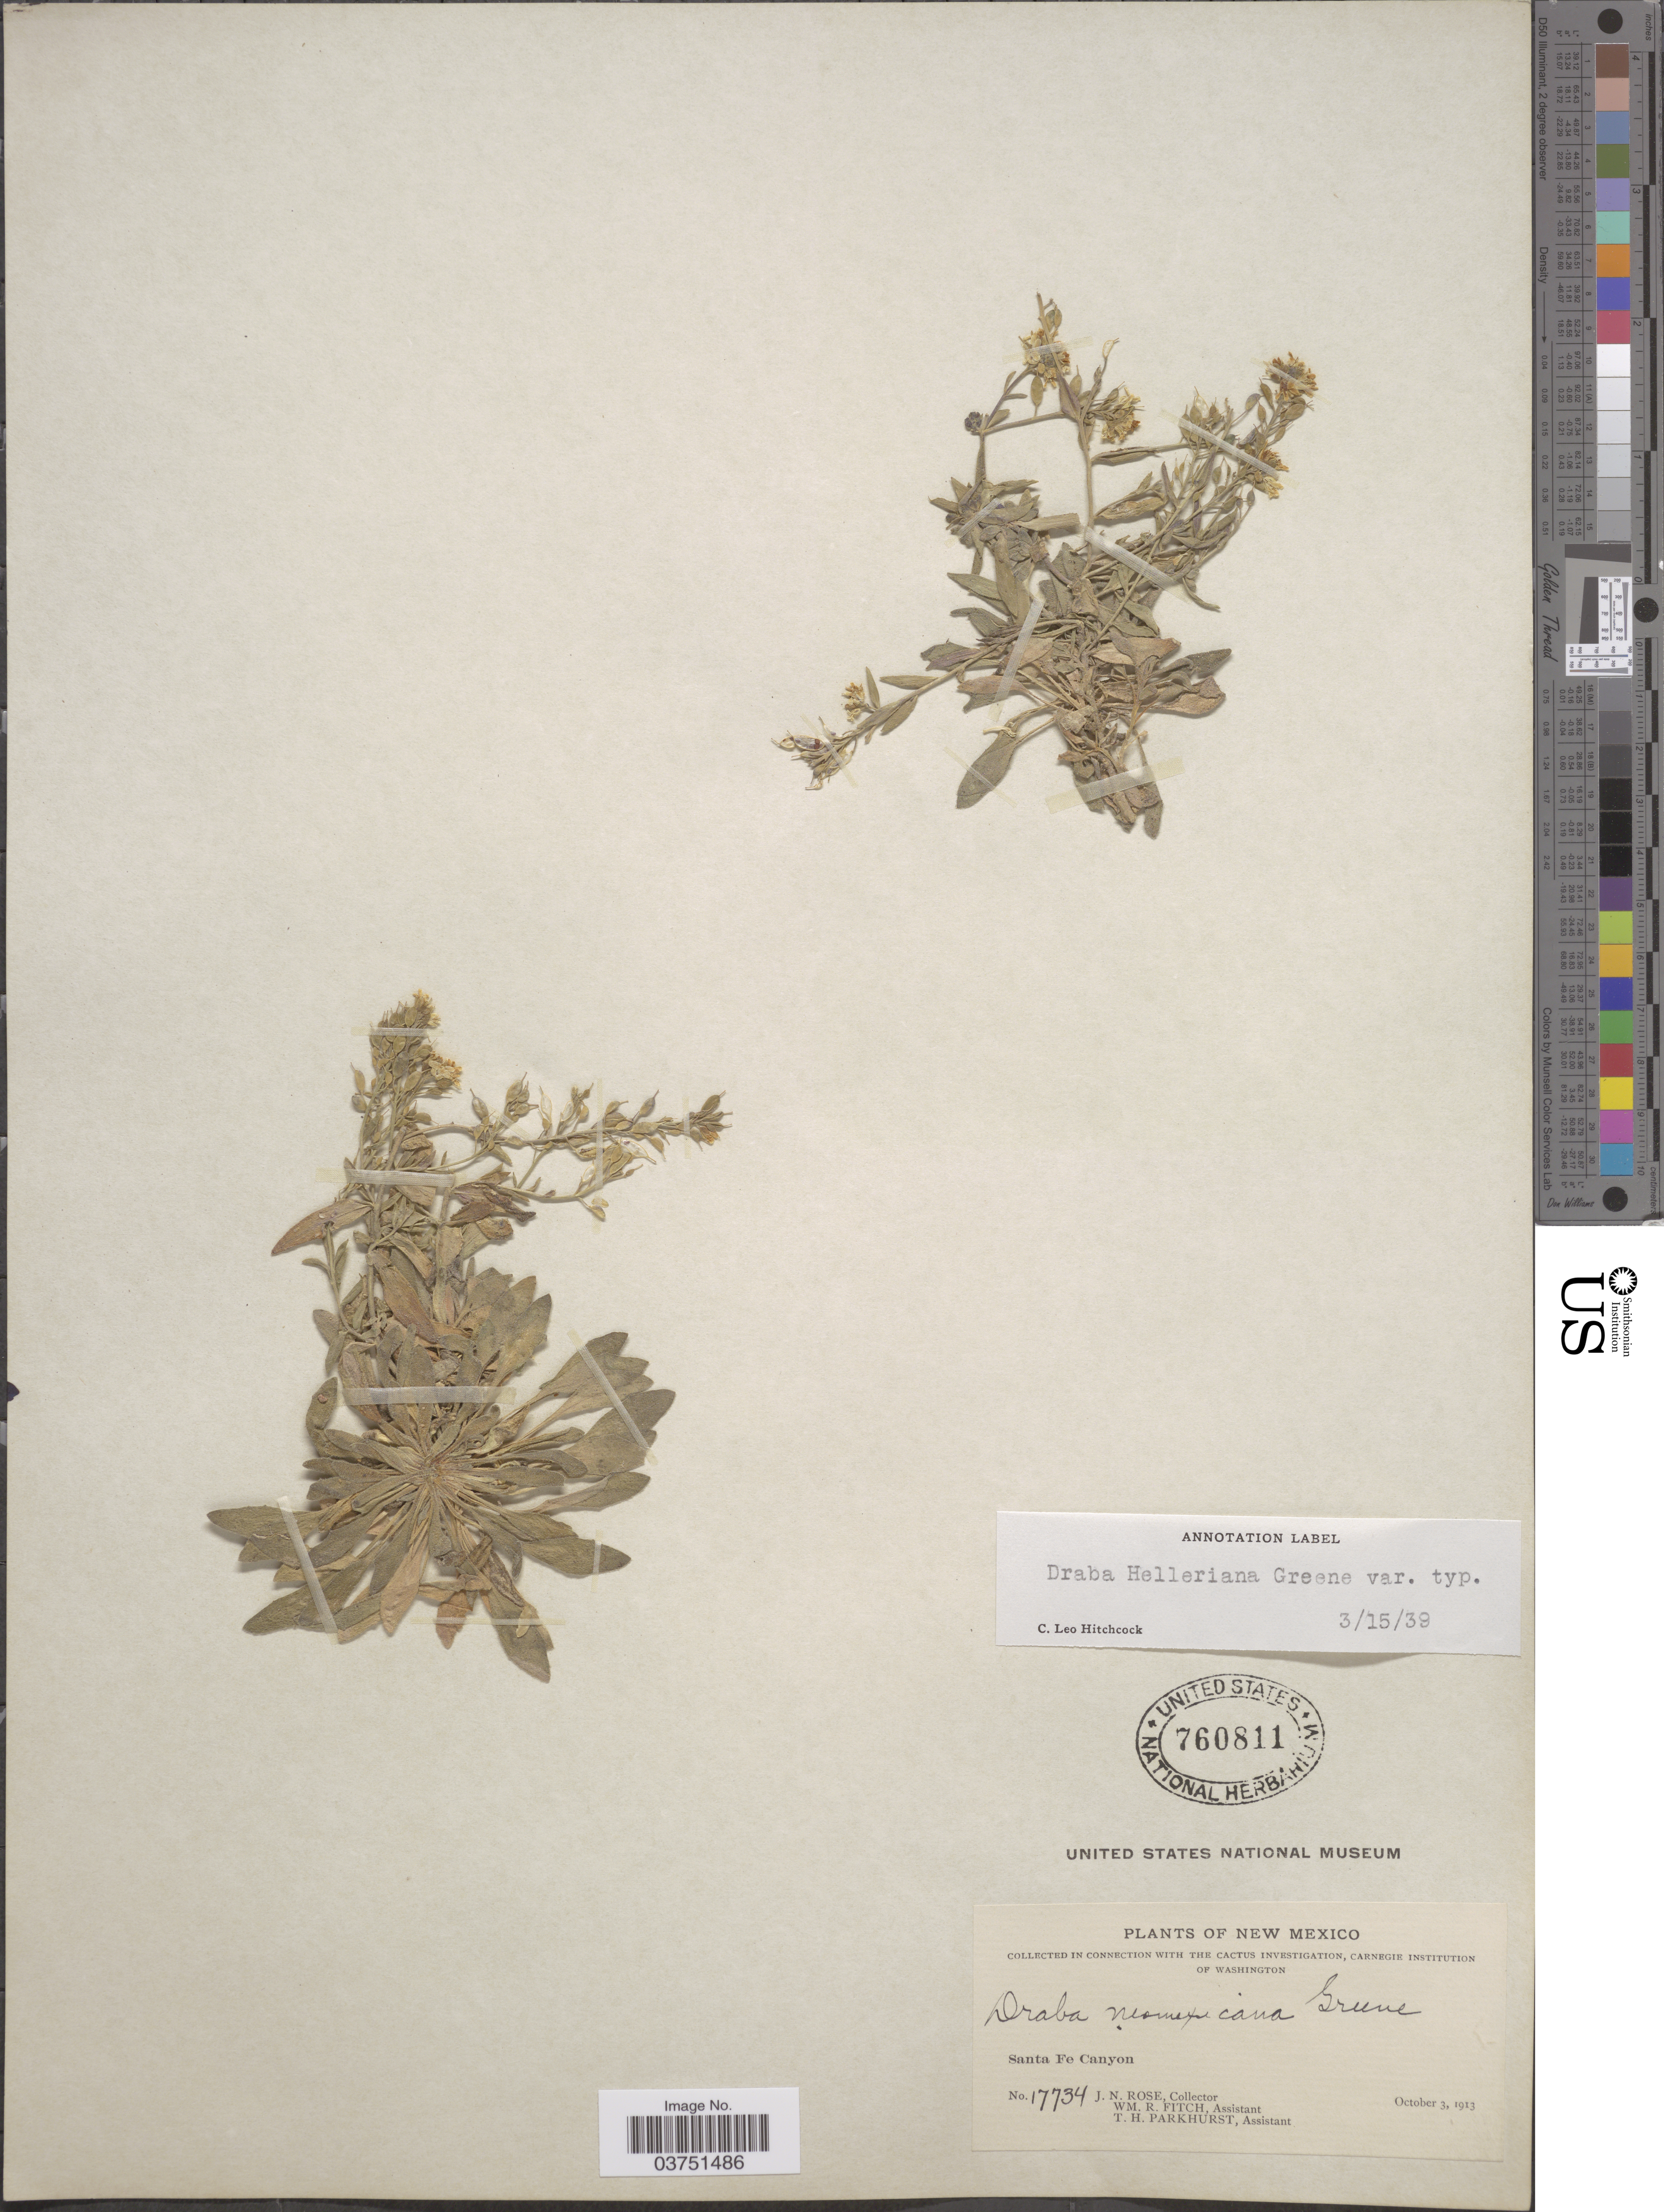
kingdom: Plantae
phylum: Tracheophyta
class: Magnoliopsida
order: Brassicales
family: Brassicaceae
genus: Draba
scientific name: Draba helleriana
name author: Greene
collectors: J. N. Rose, W. R. Fitch & T. Parkhurst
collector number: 17734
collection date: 1913-10-03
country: United States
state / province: New Mexico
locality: Santa Fe Canyon.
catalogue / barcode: US 760811